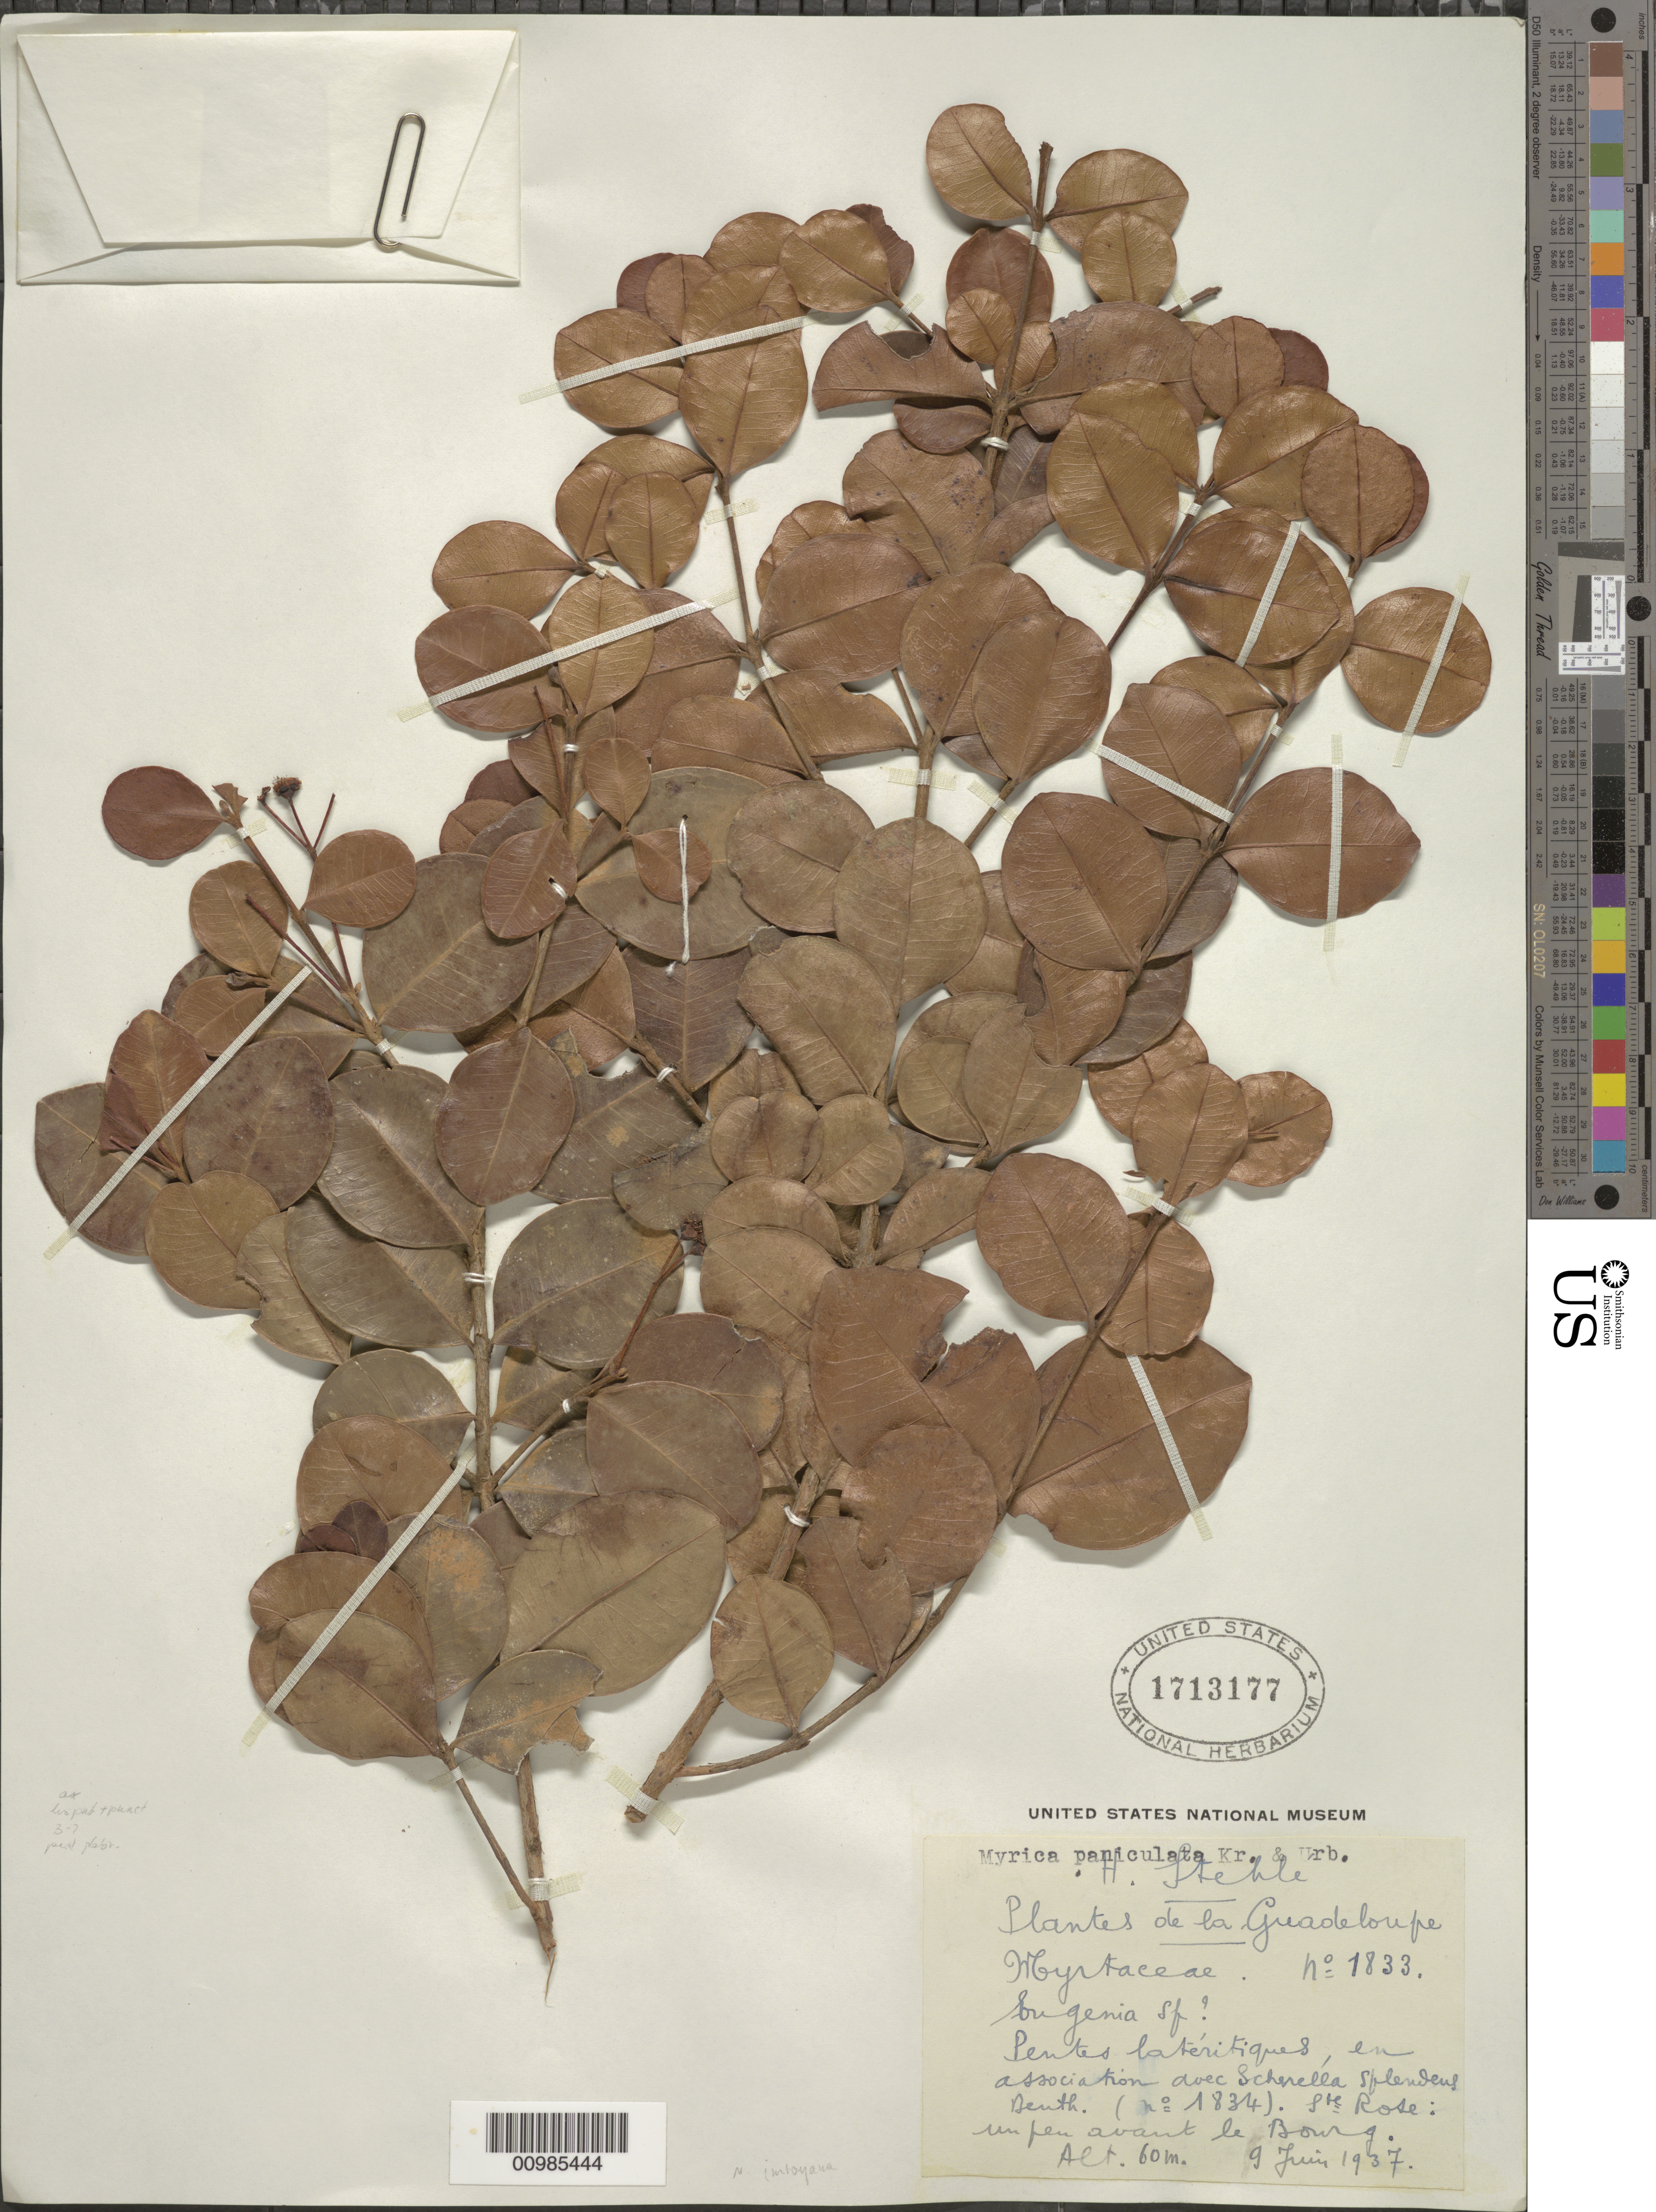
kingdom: Plantae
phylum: Tracheophyta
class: Magnoliopsida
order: Myrtales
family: Myrtaceae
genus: Myrcia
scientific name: Myrcia citrifolia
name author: (Aubl.) Urb.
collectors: H. Stehlé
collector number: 1833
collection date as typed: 09 Jun 1937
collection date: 1937-06-09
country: Guadeloupe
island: Basse Terre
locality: St. Rose: un peu avant le Bourg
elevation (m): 60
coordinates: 0 N, 0 E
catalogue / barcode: US 1713177